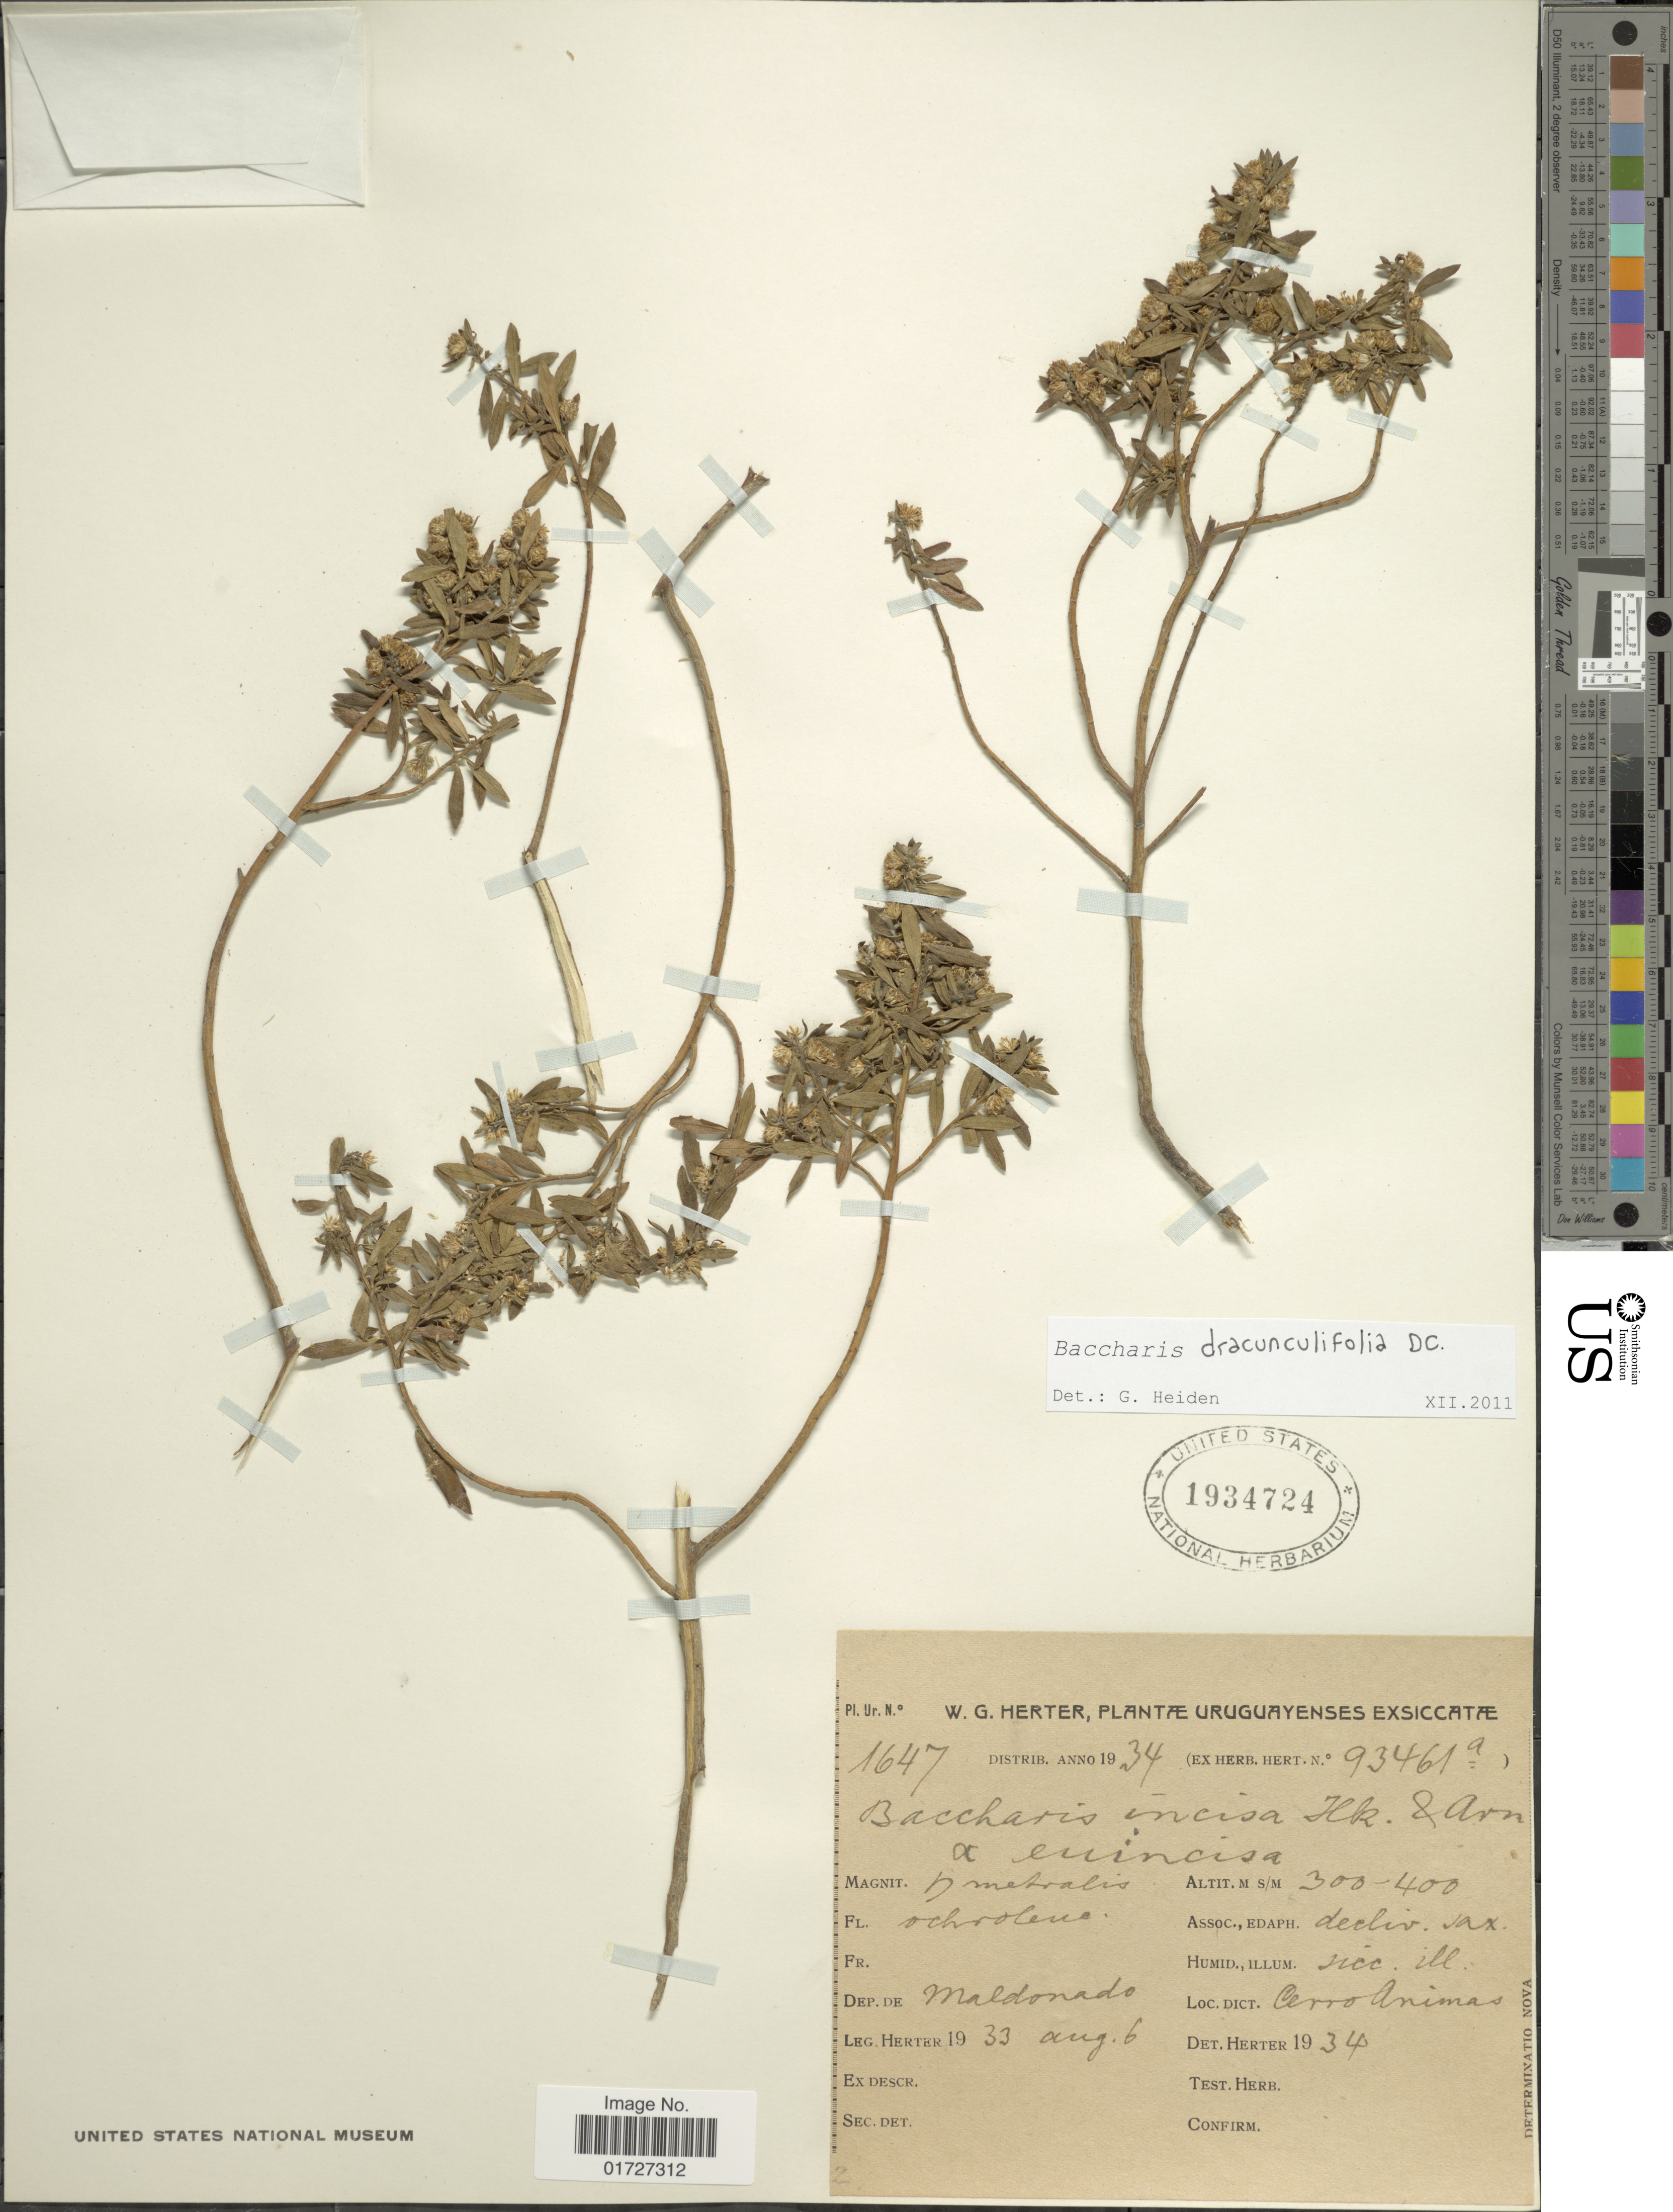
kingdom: Plantae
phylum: Tracheophyta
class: Magnoliopsida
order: Asterales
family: Asteraceae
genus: Baccharis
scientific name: Baccharis dracunculifolia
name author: DC.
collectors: W. G. Herter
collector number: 1647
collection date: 1933-08-06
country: Uruguay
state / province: Maldonado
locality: Cerro Animas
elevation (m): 300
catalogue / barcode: US 1934724